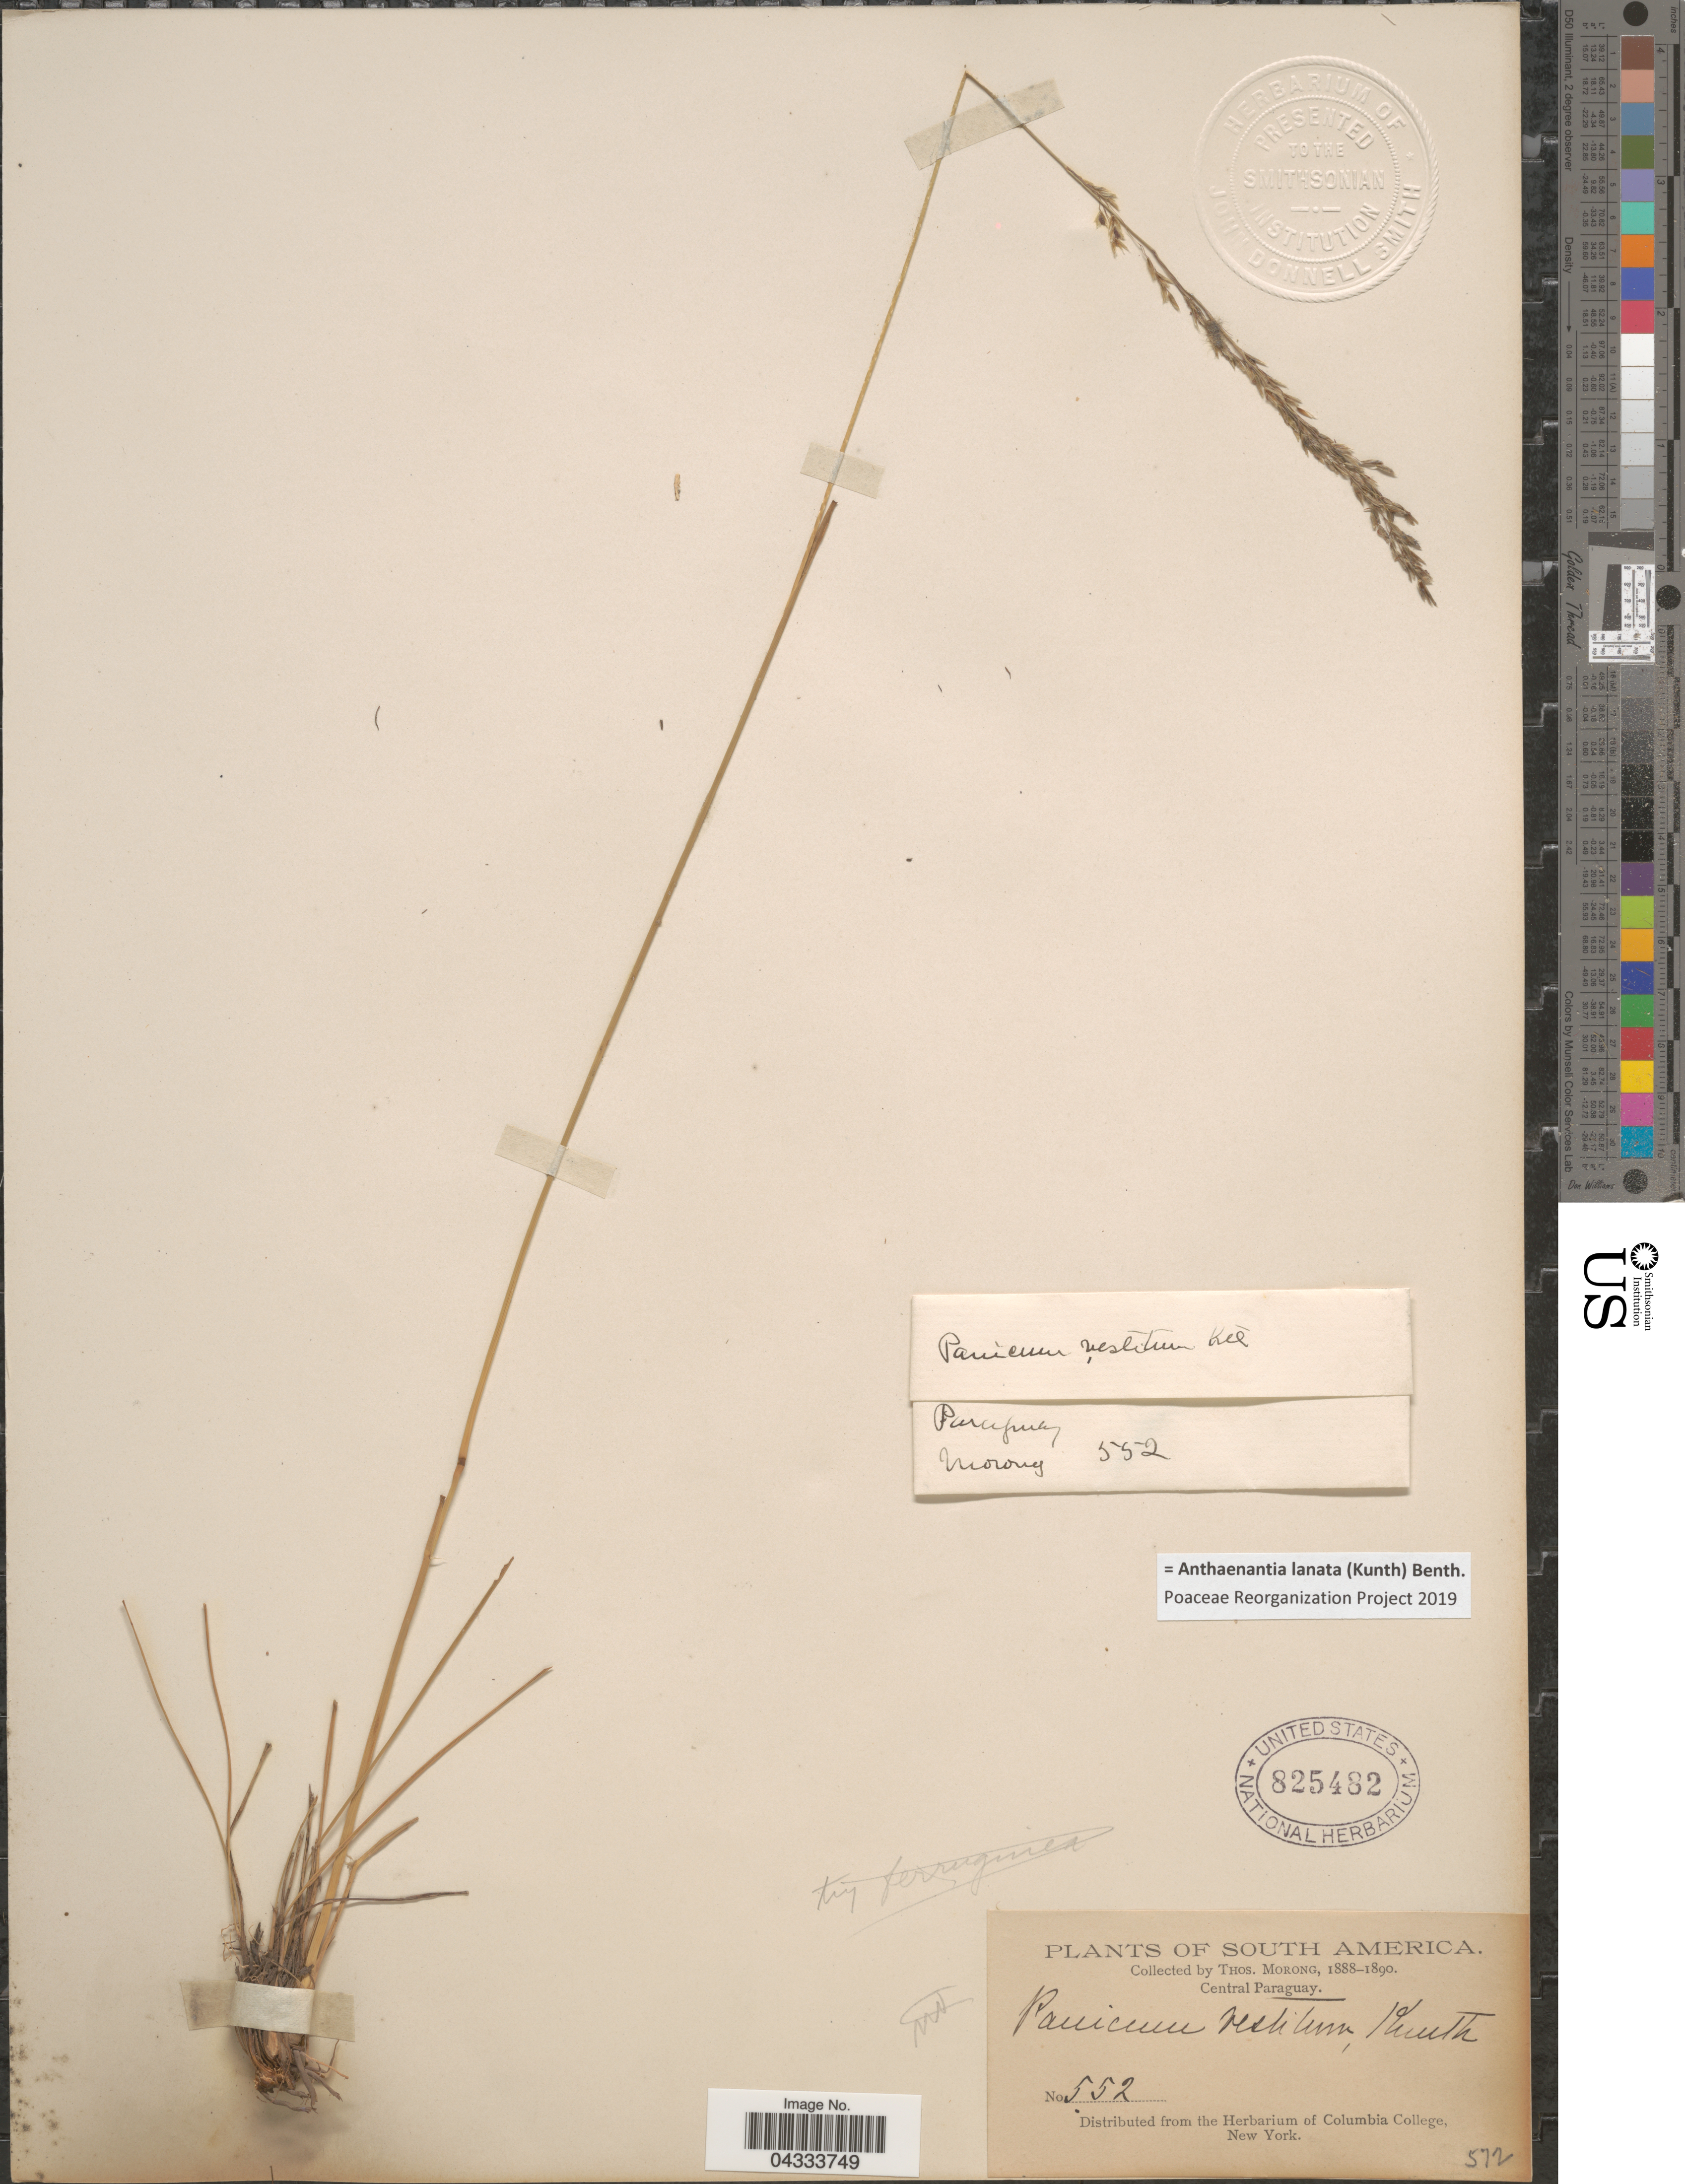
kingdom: Plantae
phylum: Tracheophyta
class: Liliopsida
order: Poales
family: Poaceae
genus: Anthaenantia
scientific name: Anthaenantia lanata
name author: (Kunth) Benth.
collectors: ex herb. T. Morong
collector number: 552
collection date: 1888/1890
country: Paraguay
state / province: Central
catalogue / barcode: US 825482